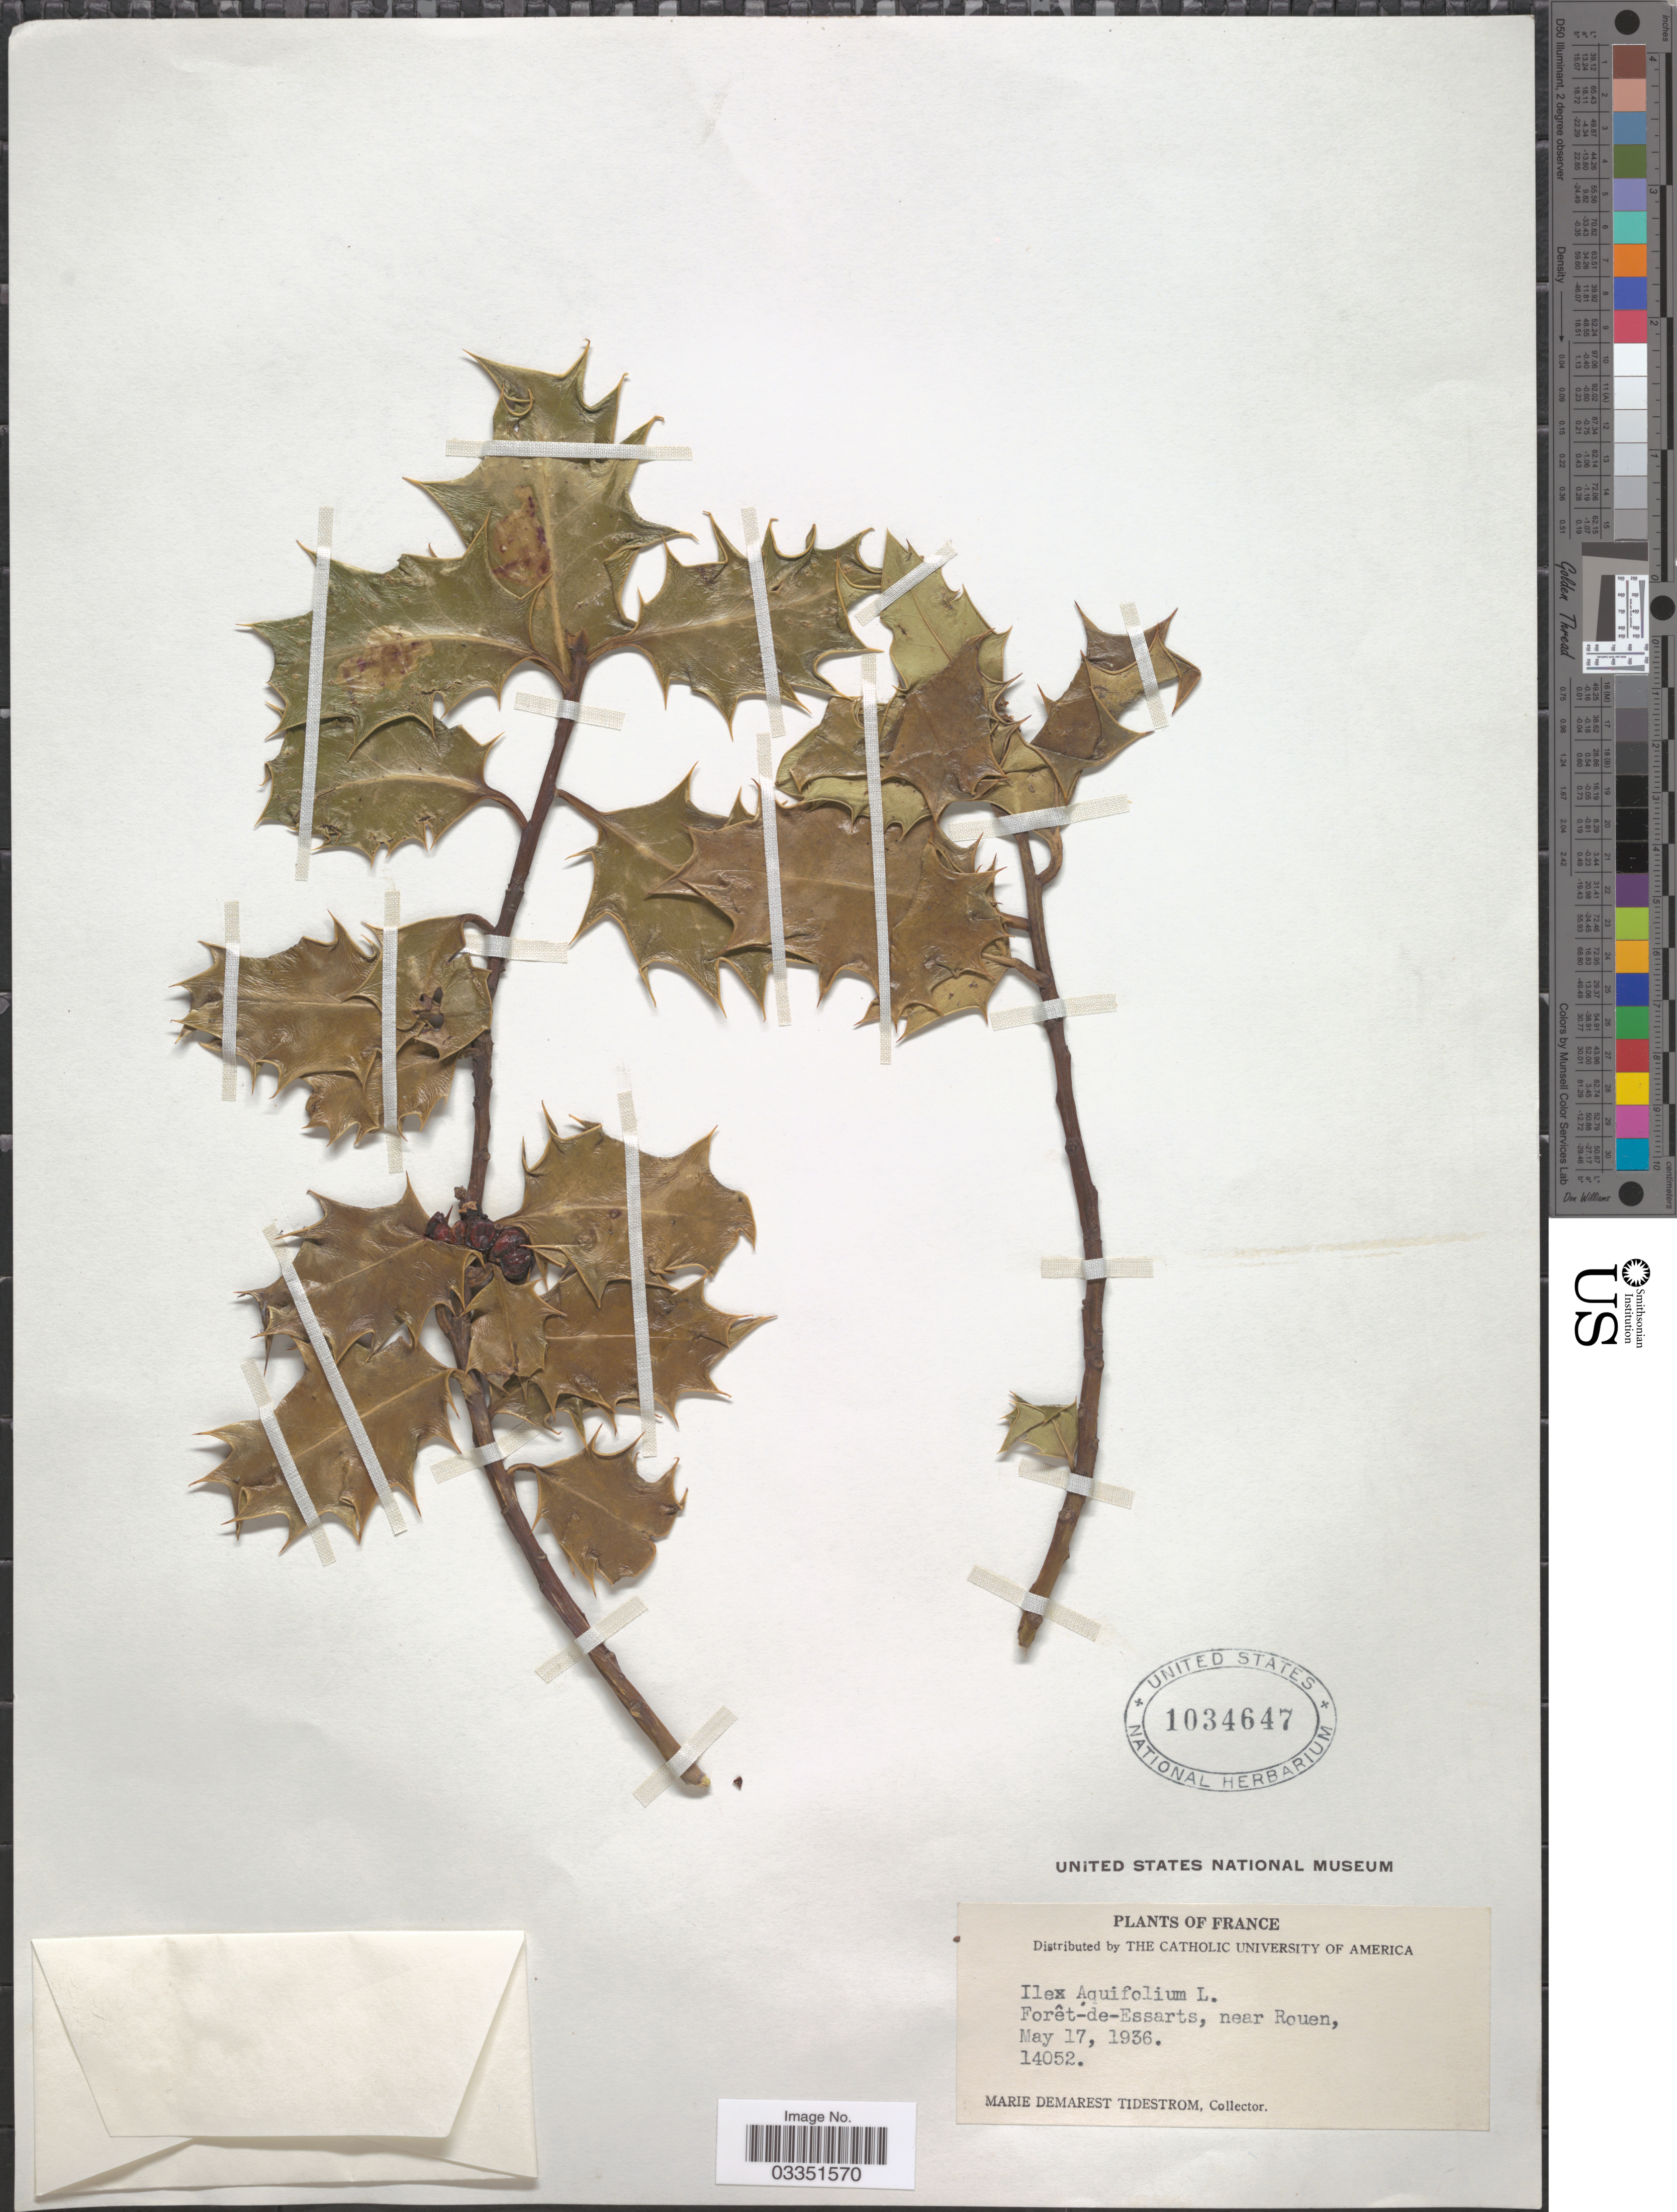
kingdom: Plantae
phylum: Tracheophyta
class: Magnoliopsida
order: Aquifoliales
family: Aquifoliaceae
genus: Ilex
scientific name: Ilex aquifolium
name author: L.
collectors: M. Tidestrom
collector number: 14052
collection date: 1936-05-17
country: France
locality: Forêt-de-Essarts, near Rouen.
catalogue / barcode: US 1034647